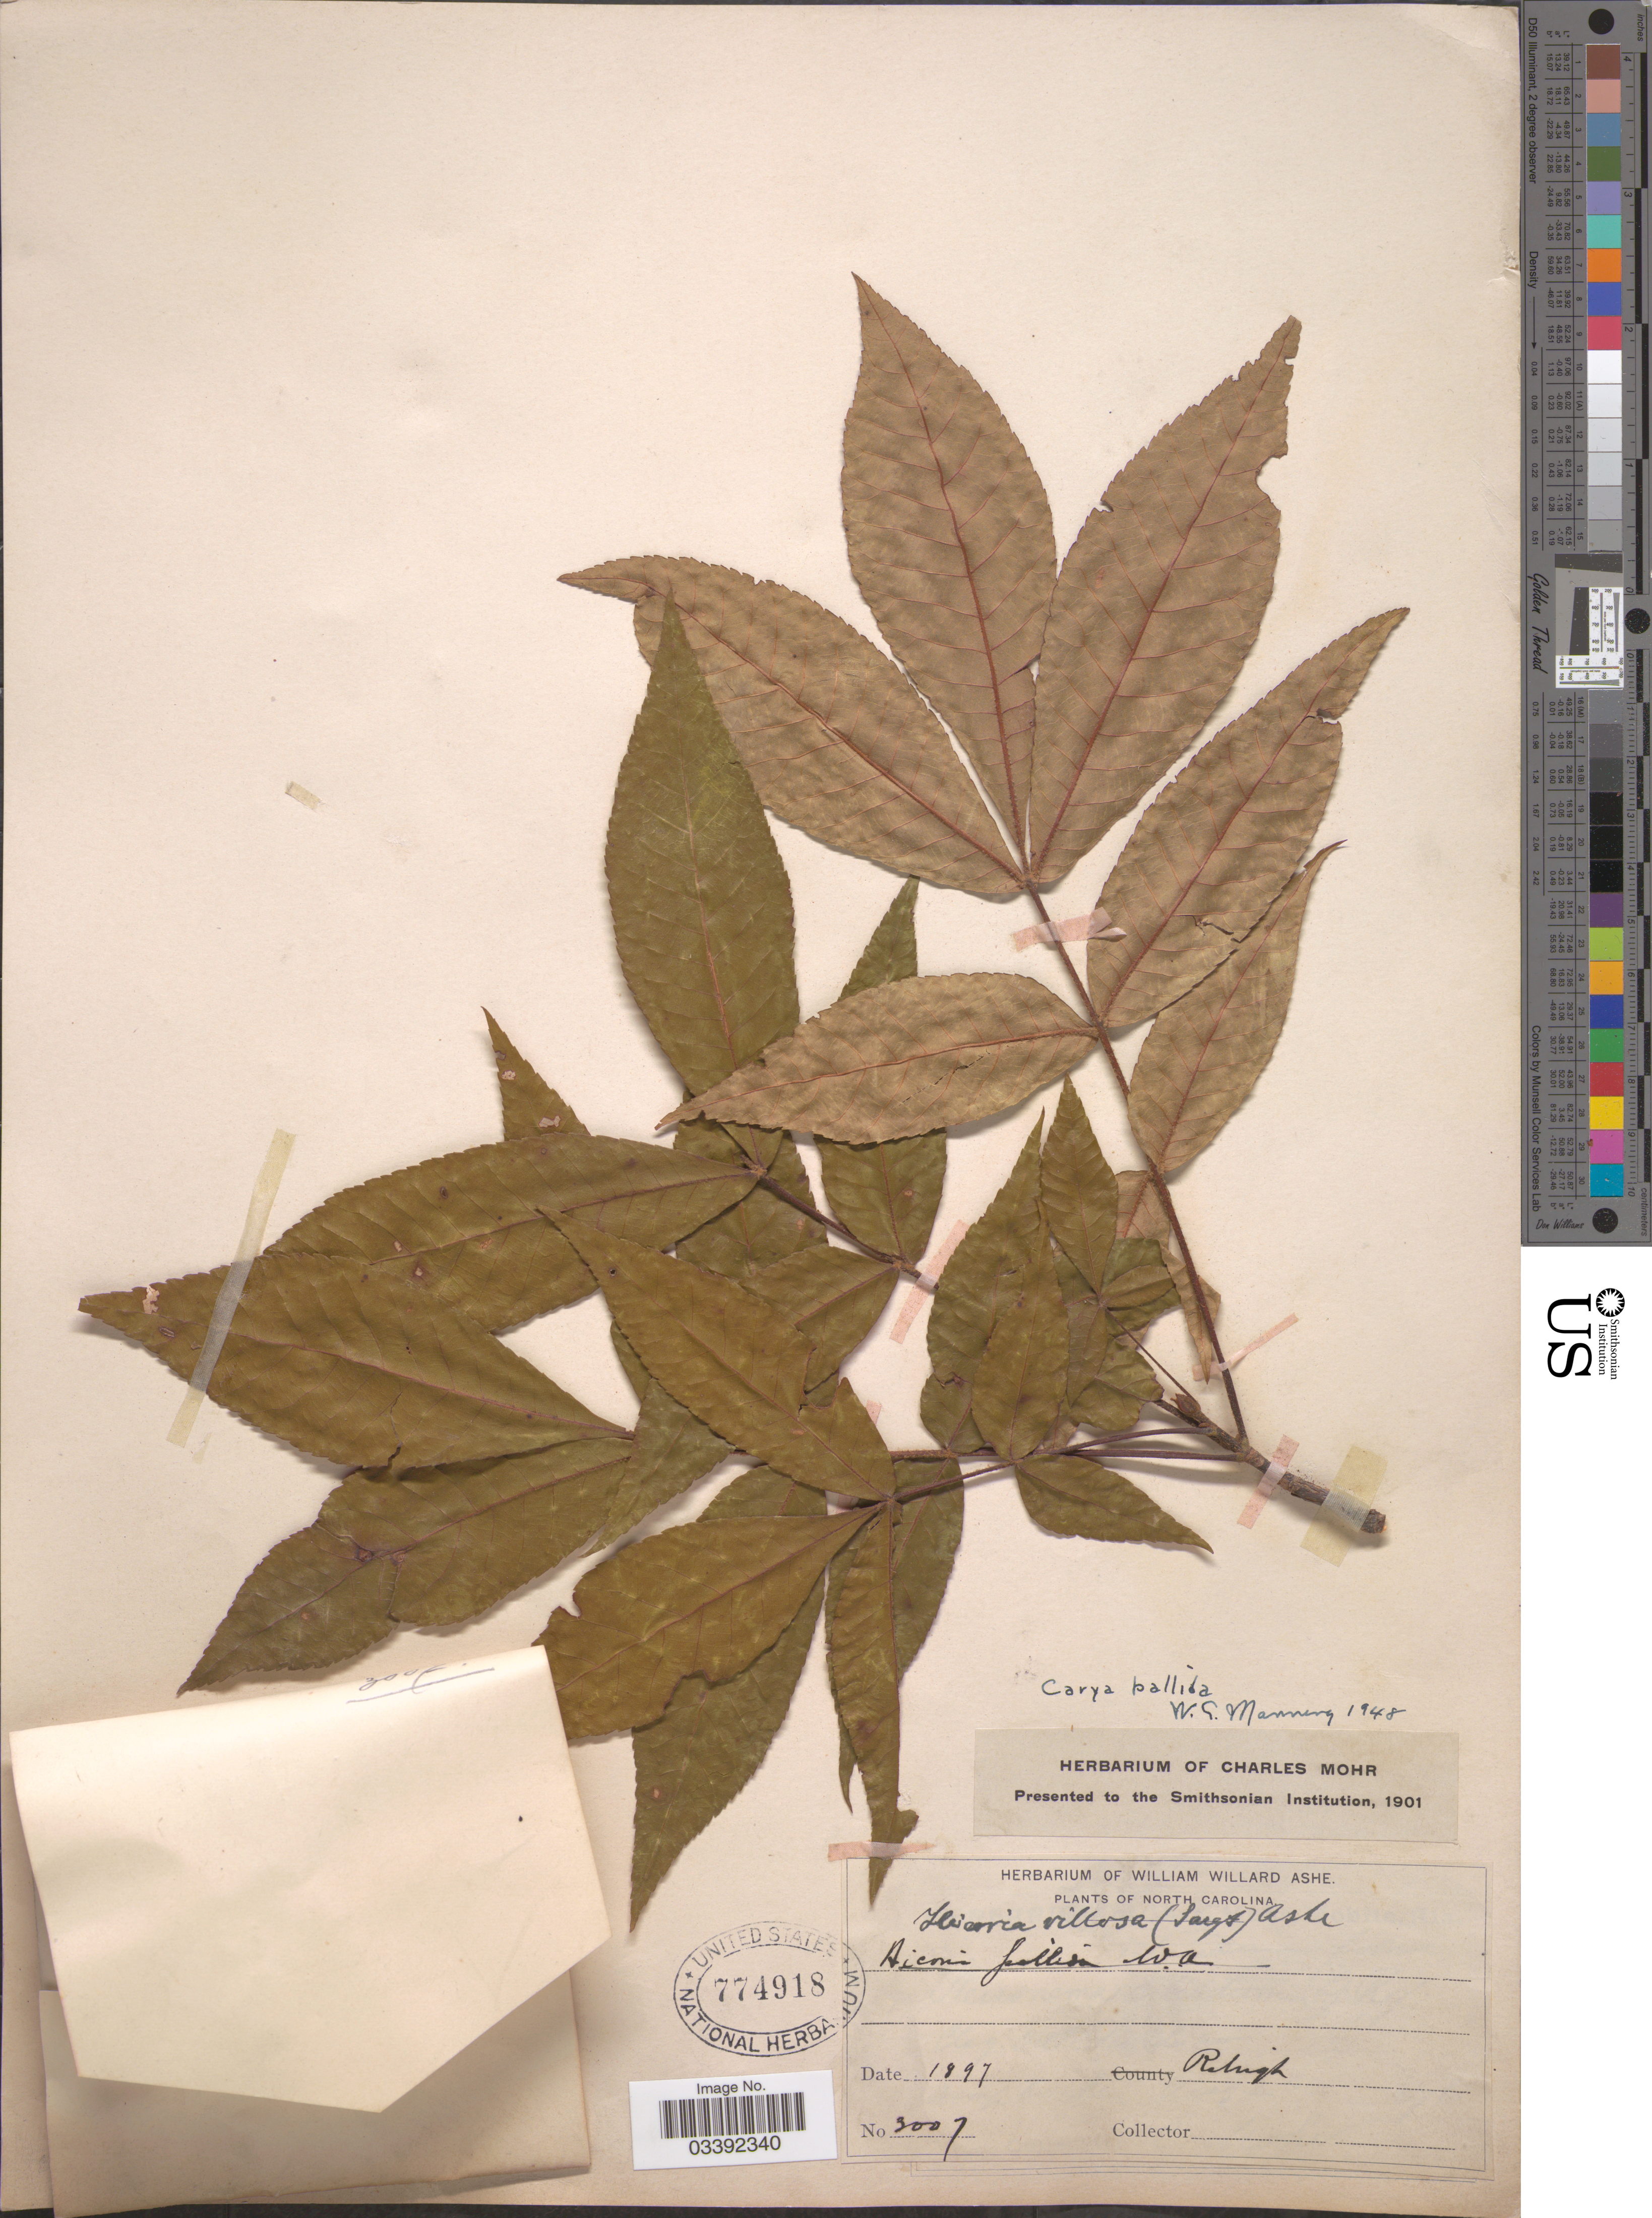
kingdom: Plantae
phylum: Tracheophyta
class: Magnoliopsida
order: Fagales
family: Juglandaceae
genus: Carya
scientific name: Carya pallida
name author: (Ashe) Engl. & Graebner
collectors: ex herb. W.W. Ashe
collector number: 3007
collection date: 1897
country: United States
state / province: North Carolina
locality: Raleigh.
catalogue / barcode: US 774918